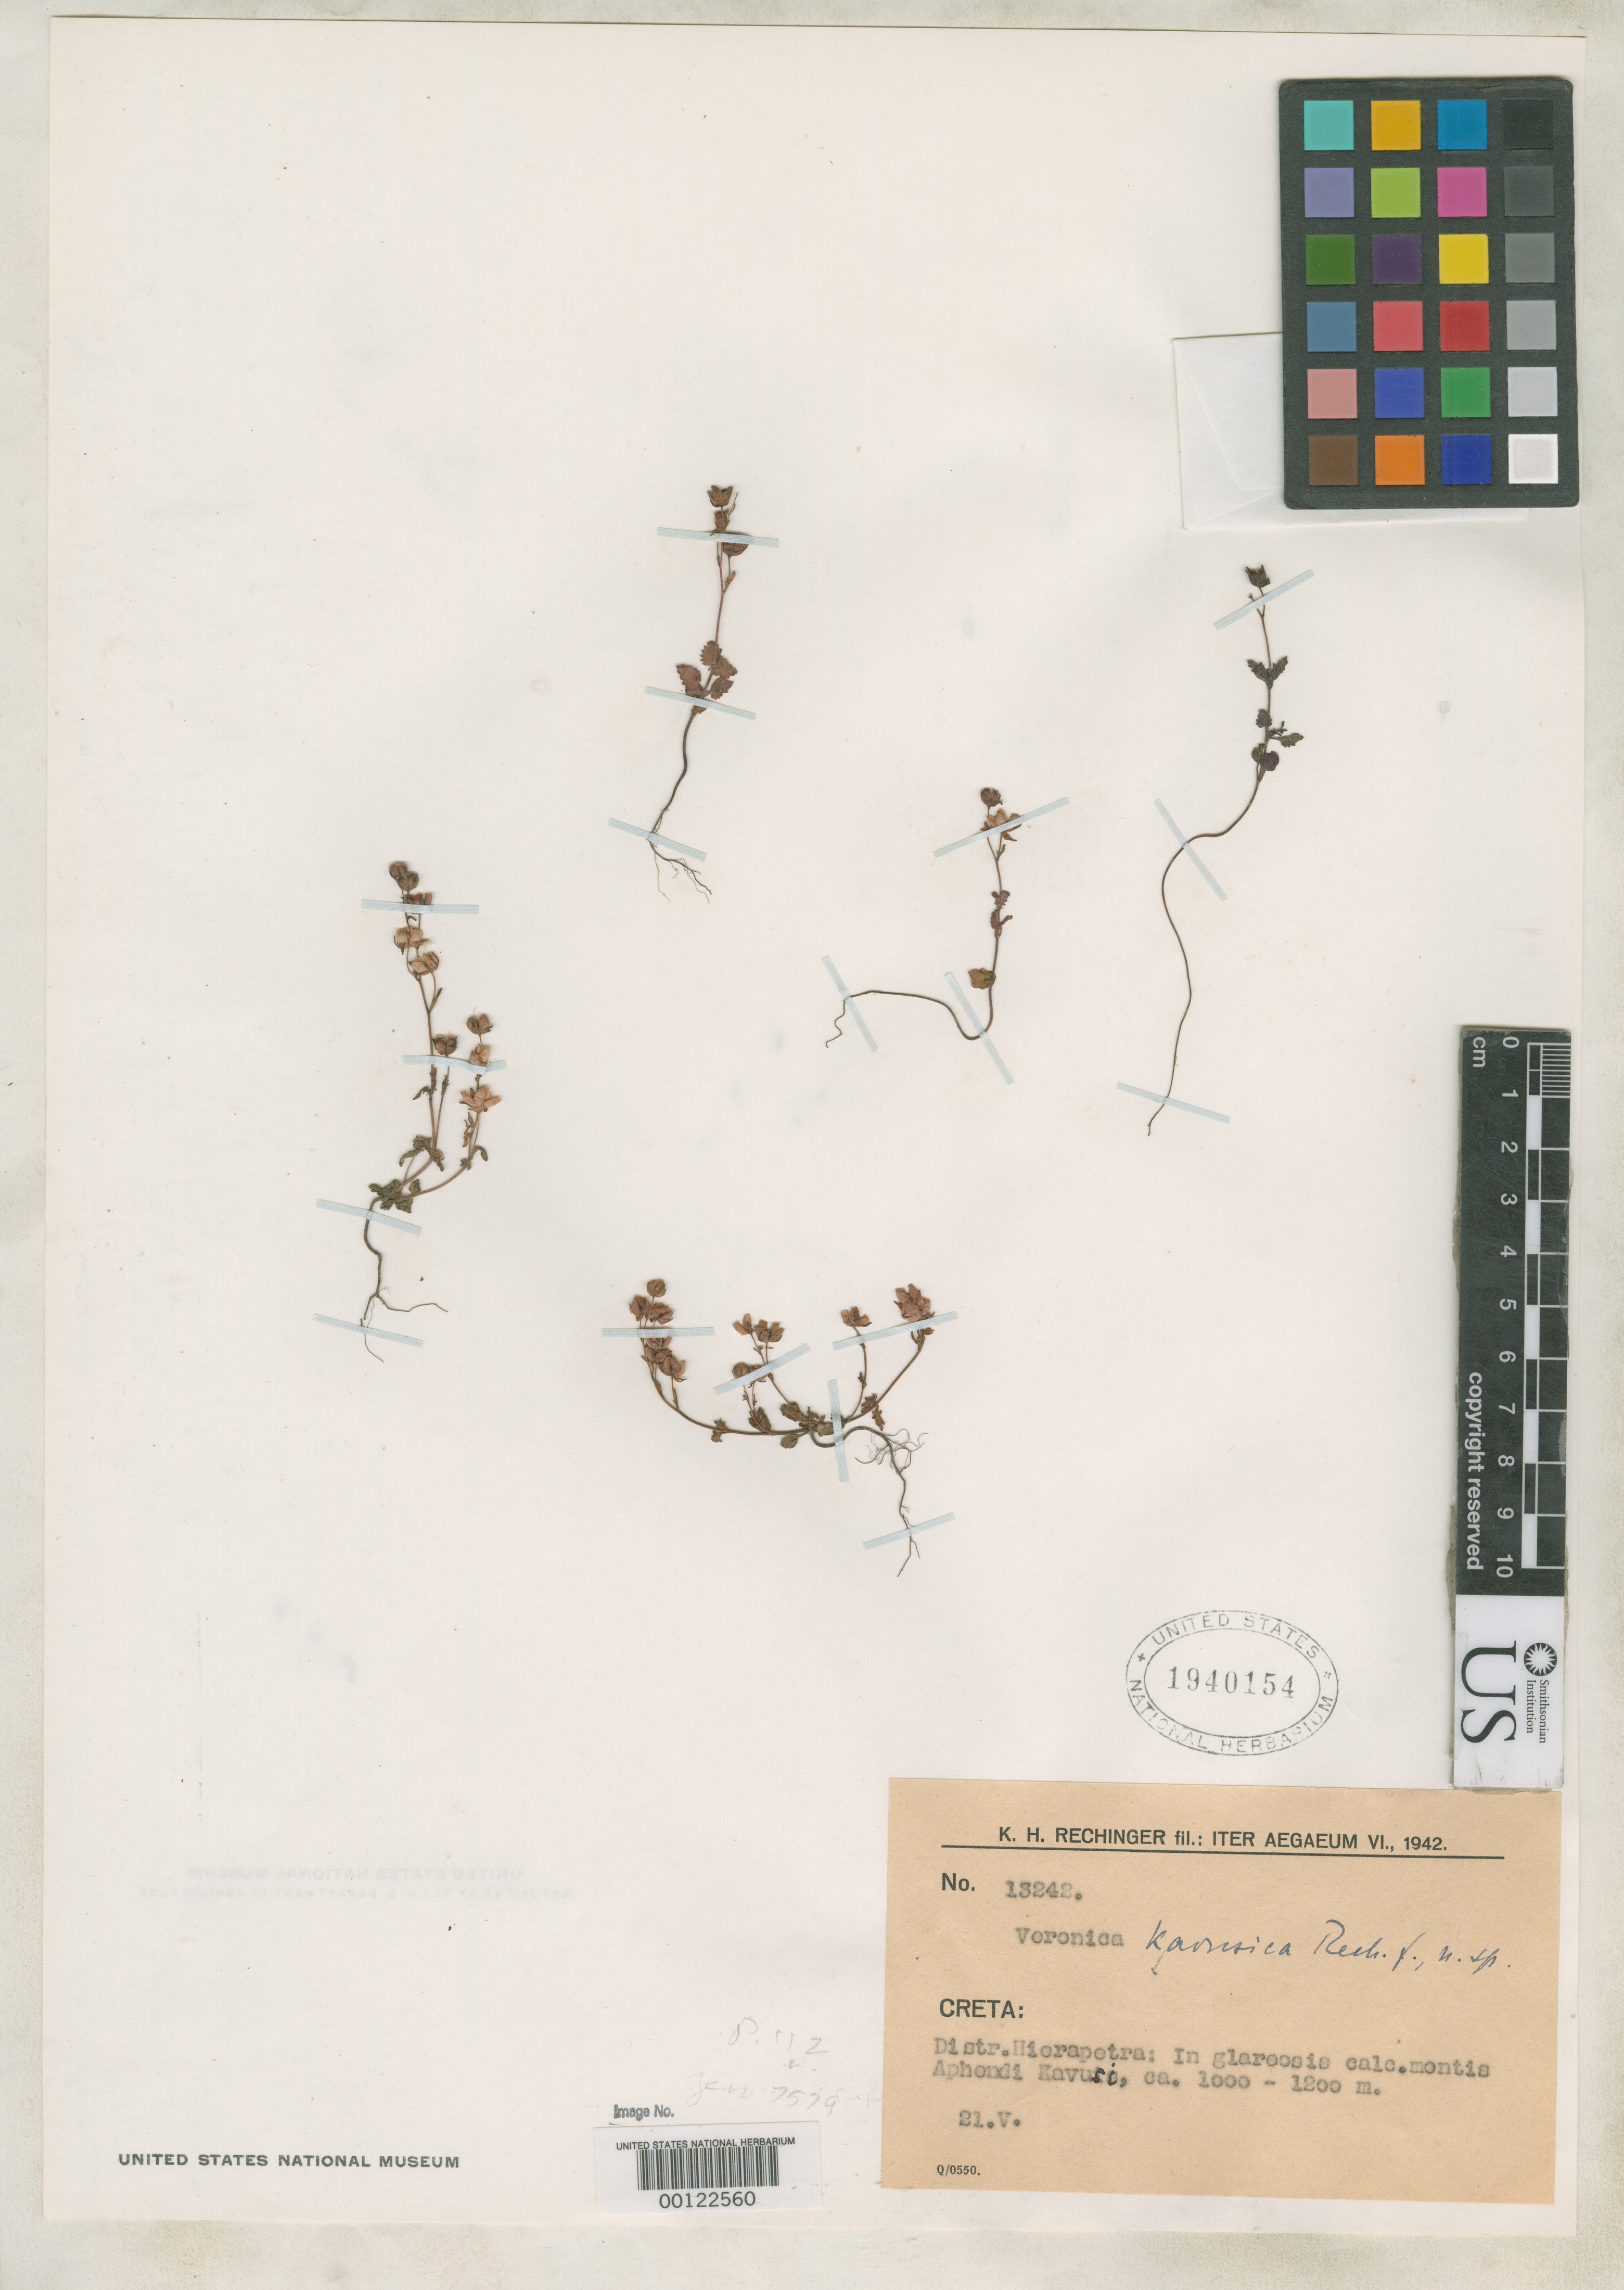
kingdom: Plantae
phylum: Tracheophyta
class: Magnoliopsida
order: Lamiales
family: Plantaginaceae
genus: Veronica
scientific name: Veronica kavusica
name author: Rech. f.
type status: Isotype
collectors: K. H. Rechinger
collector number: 13242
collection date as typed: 21 May 1942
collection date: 1942-05-21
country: Greece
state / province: Crete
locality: Hierapetra, Mt. Aphendi Kavuri.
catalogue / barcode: US 1940154